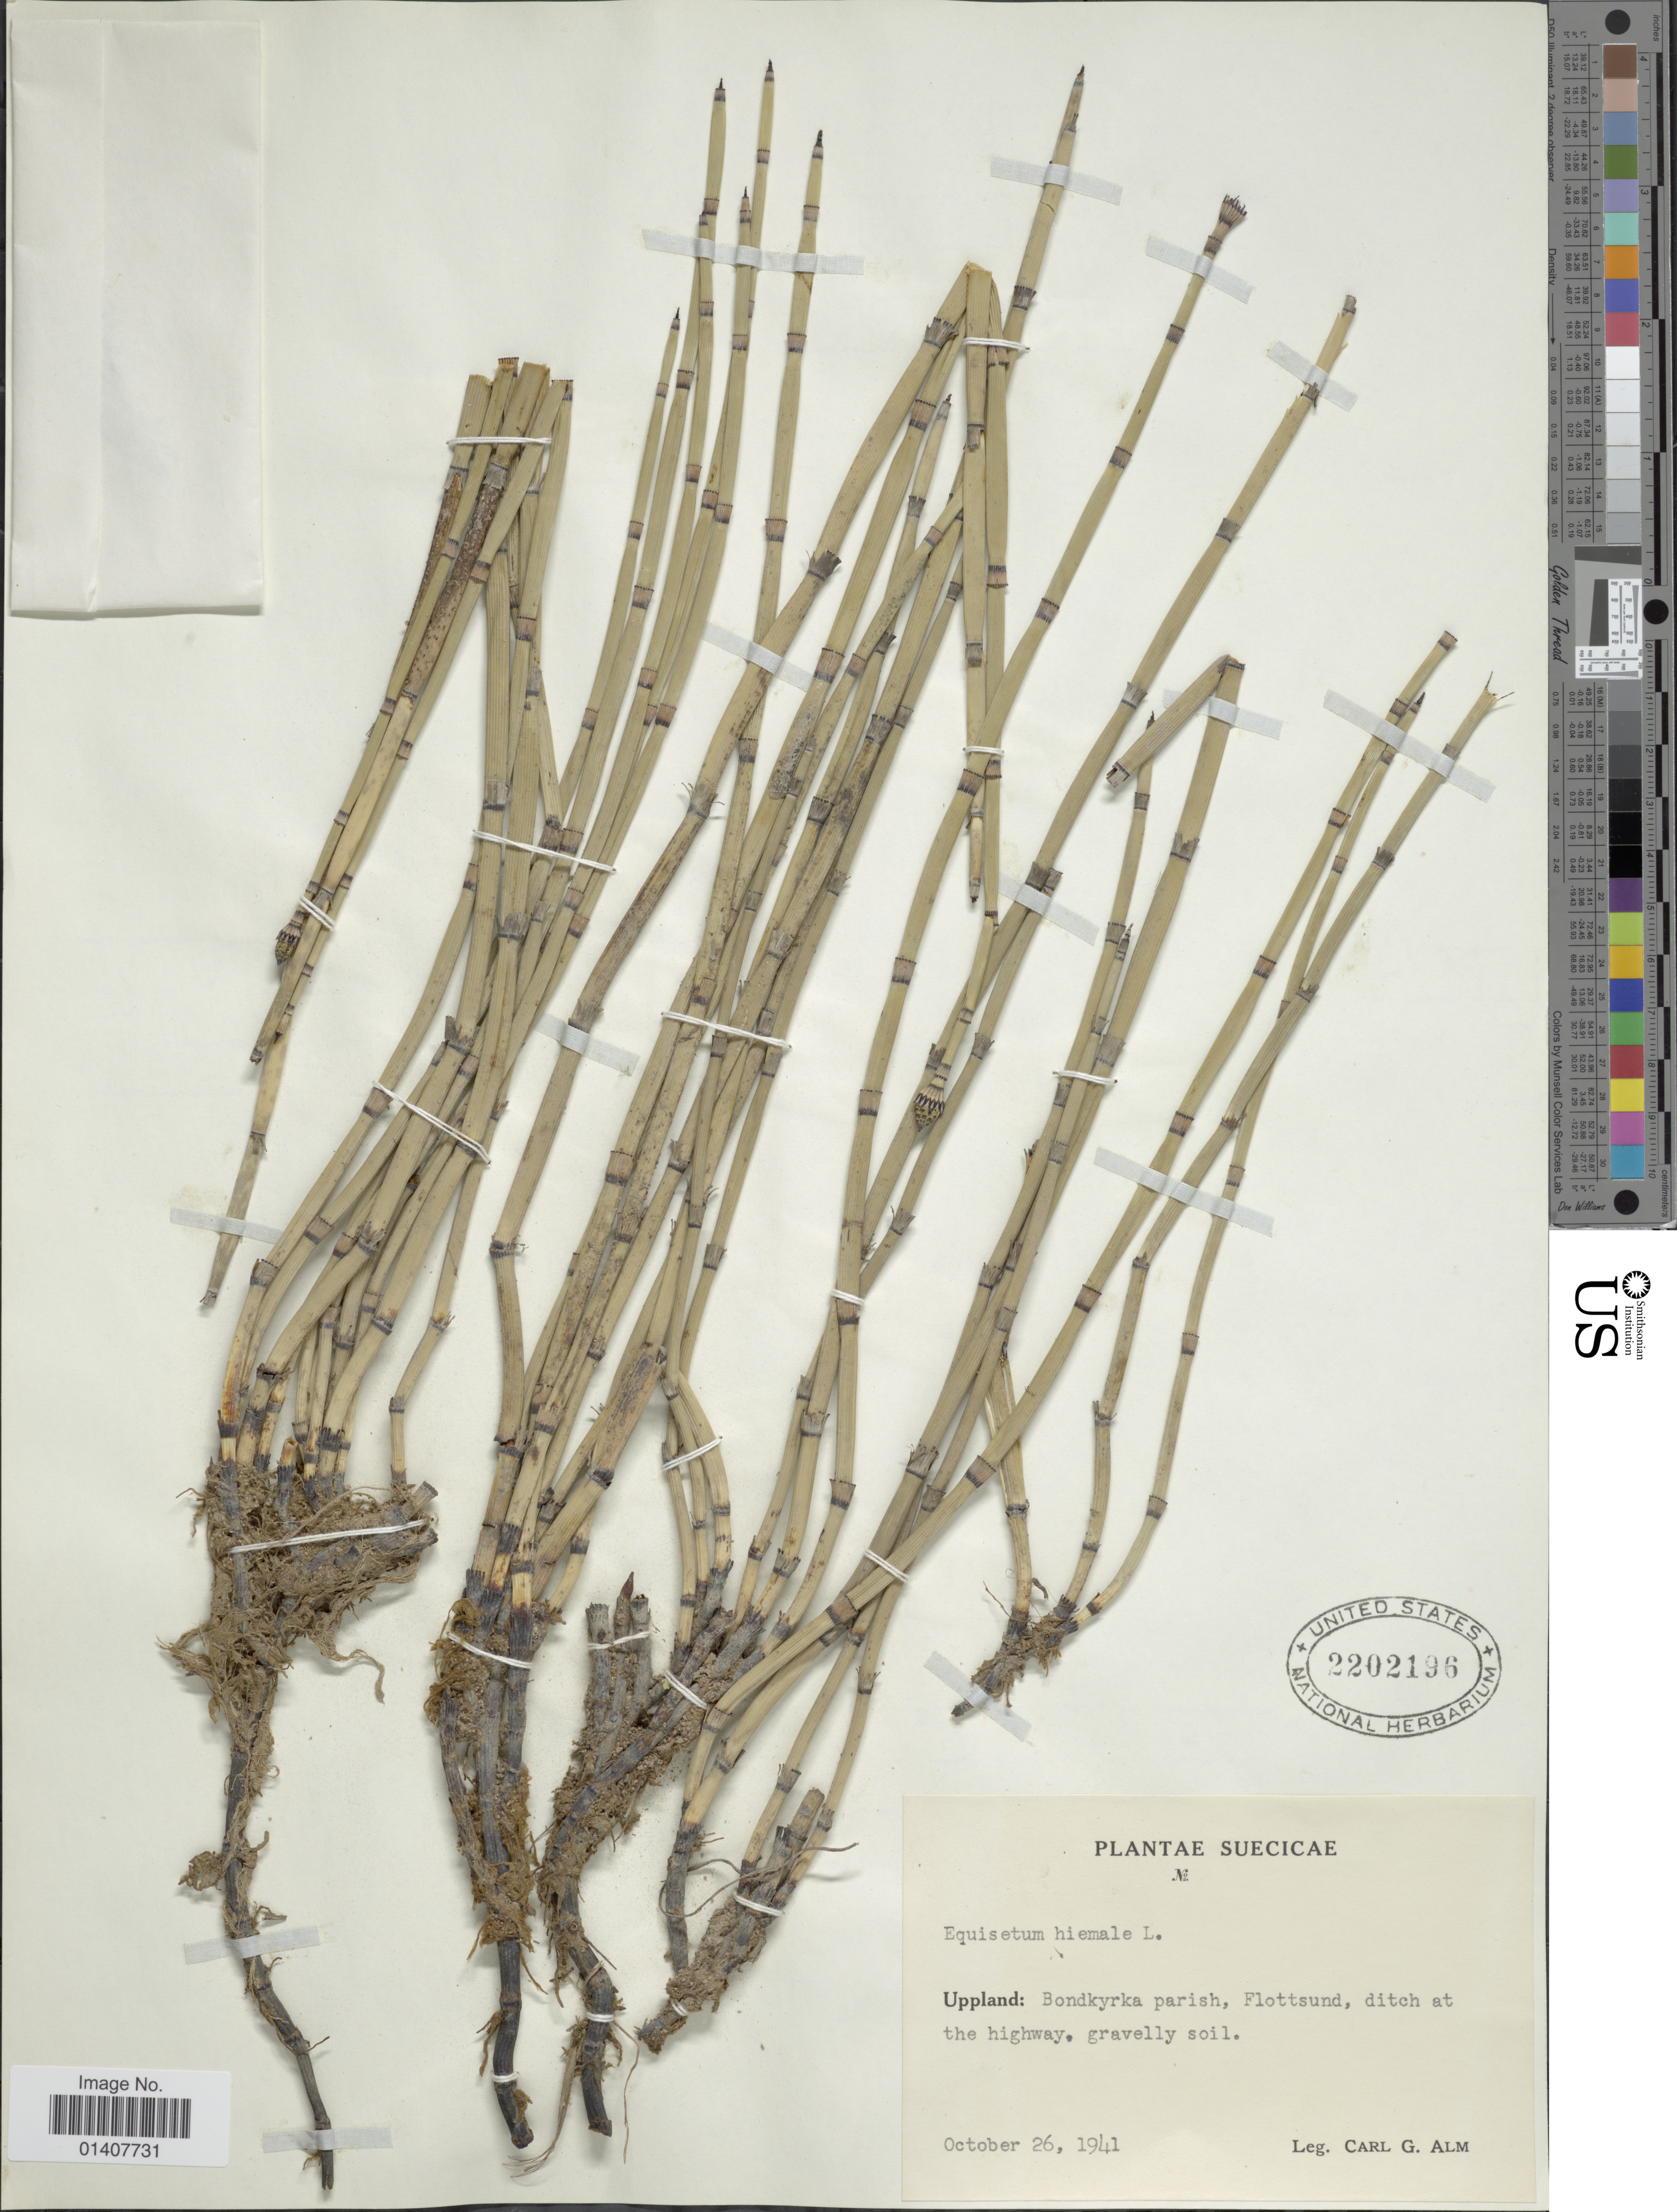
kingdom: Plantae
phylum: Tracheophyta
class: Polypodiopsida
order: Equisetales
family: Equisetaceae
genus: Equisetum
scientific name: Equisetum hyemale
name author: L.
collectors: C. G. Alm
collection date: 1941-10-26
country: Sweden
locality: Suecicae, Uppland: Bondkyrka parish, Flottsund, ditch at the Highway, gravelly soil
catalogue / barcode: US 2202196